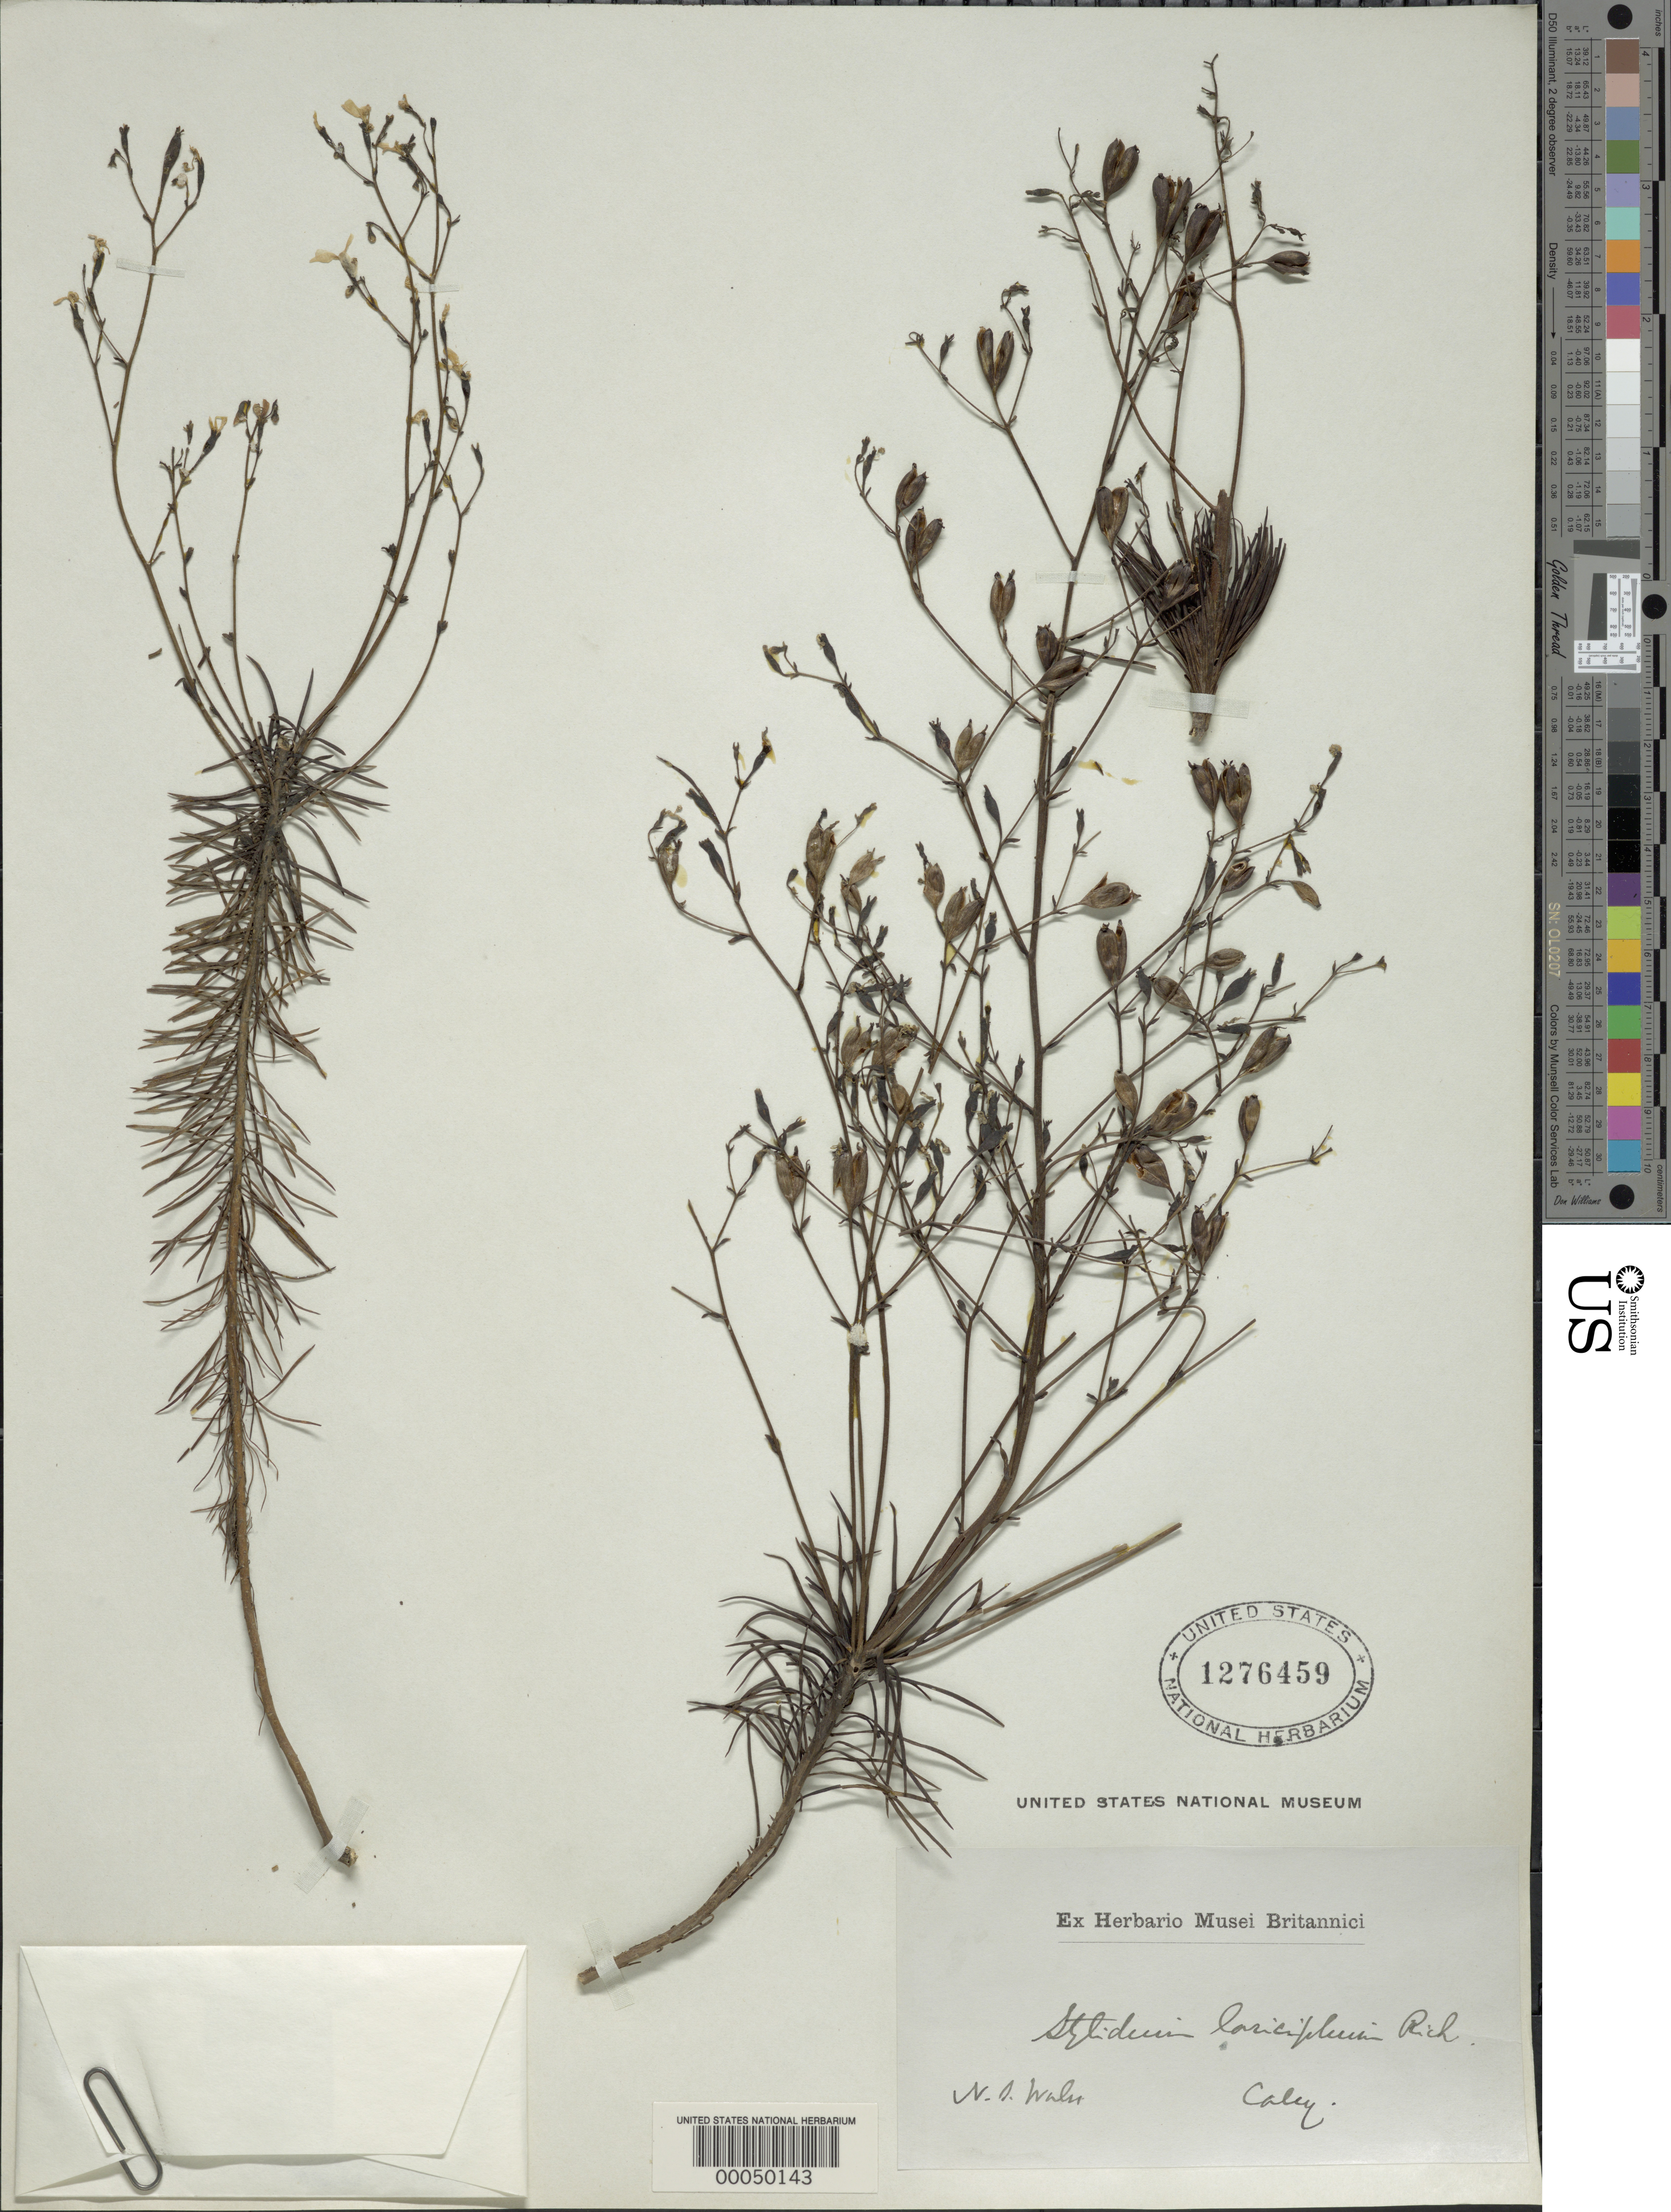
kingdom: Plantae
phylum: Tracheophyta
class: Magnoliopsida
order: Asterales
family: Stylidiaceae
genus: Stylidium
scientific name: Stylidium laricifolium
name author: Rich.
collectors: G. Caley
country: Australia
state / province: New South Wales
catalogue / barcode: US 1276459